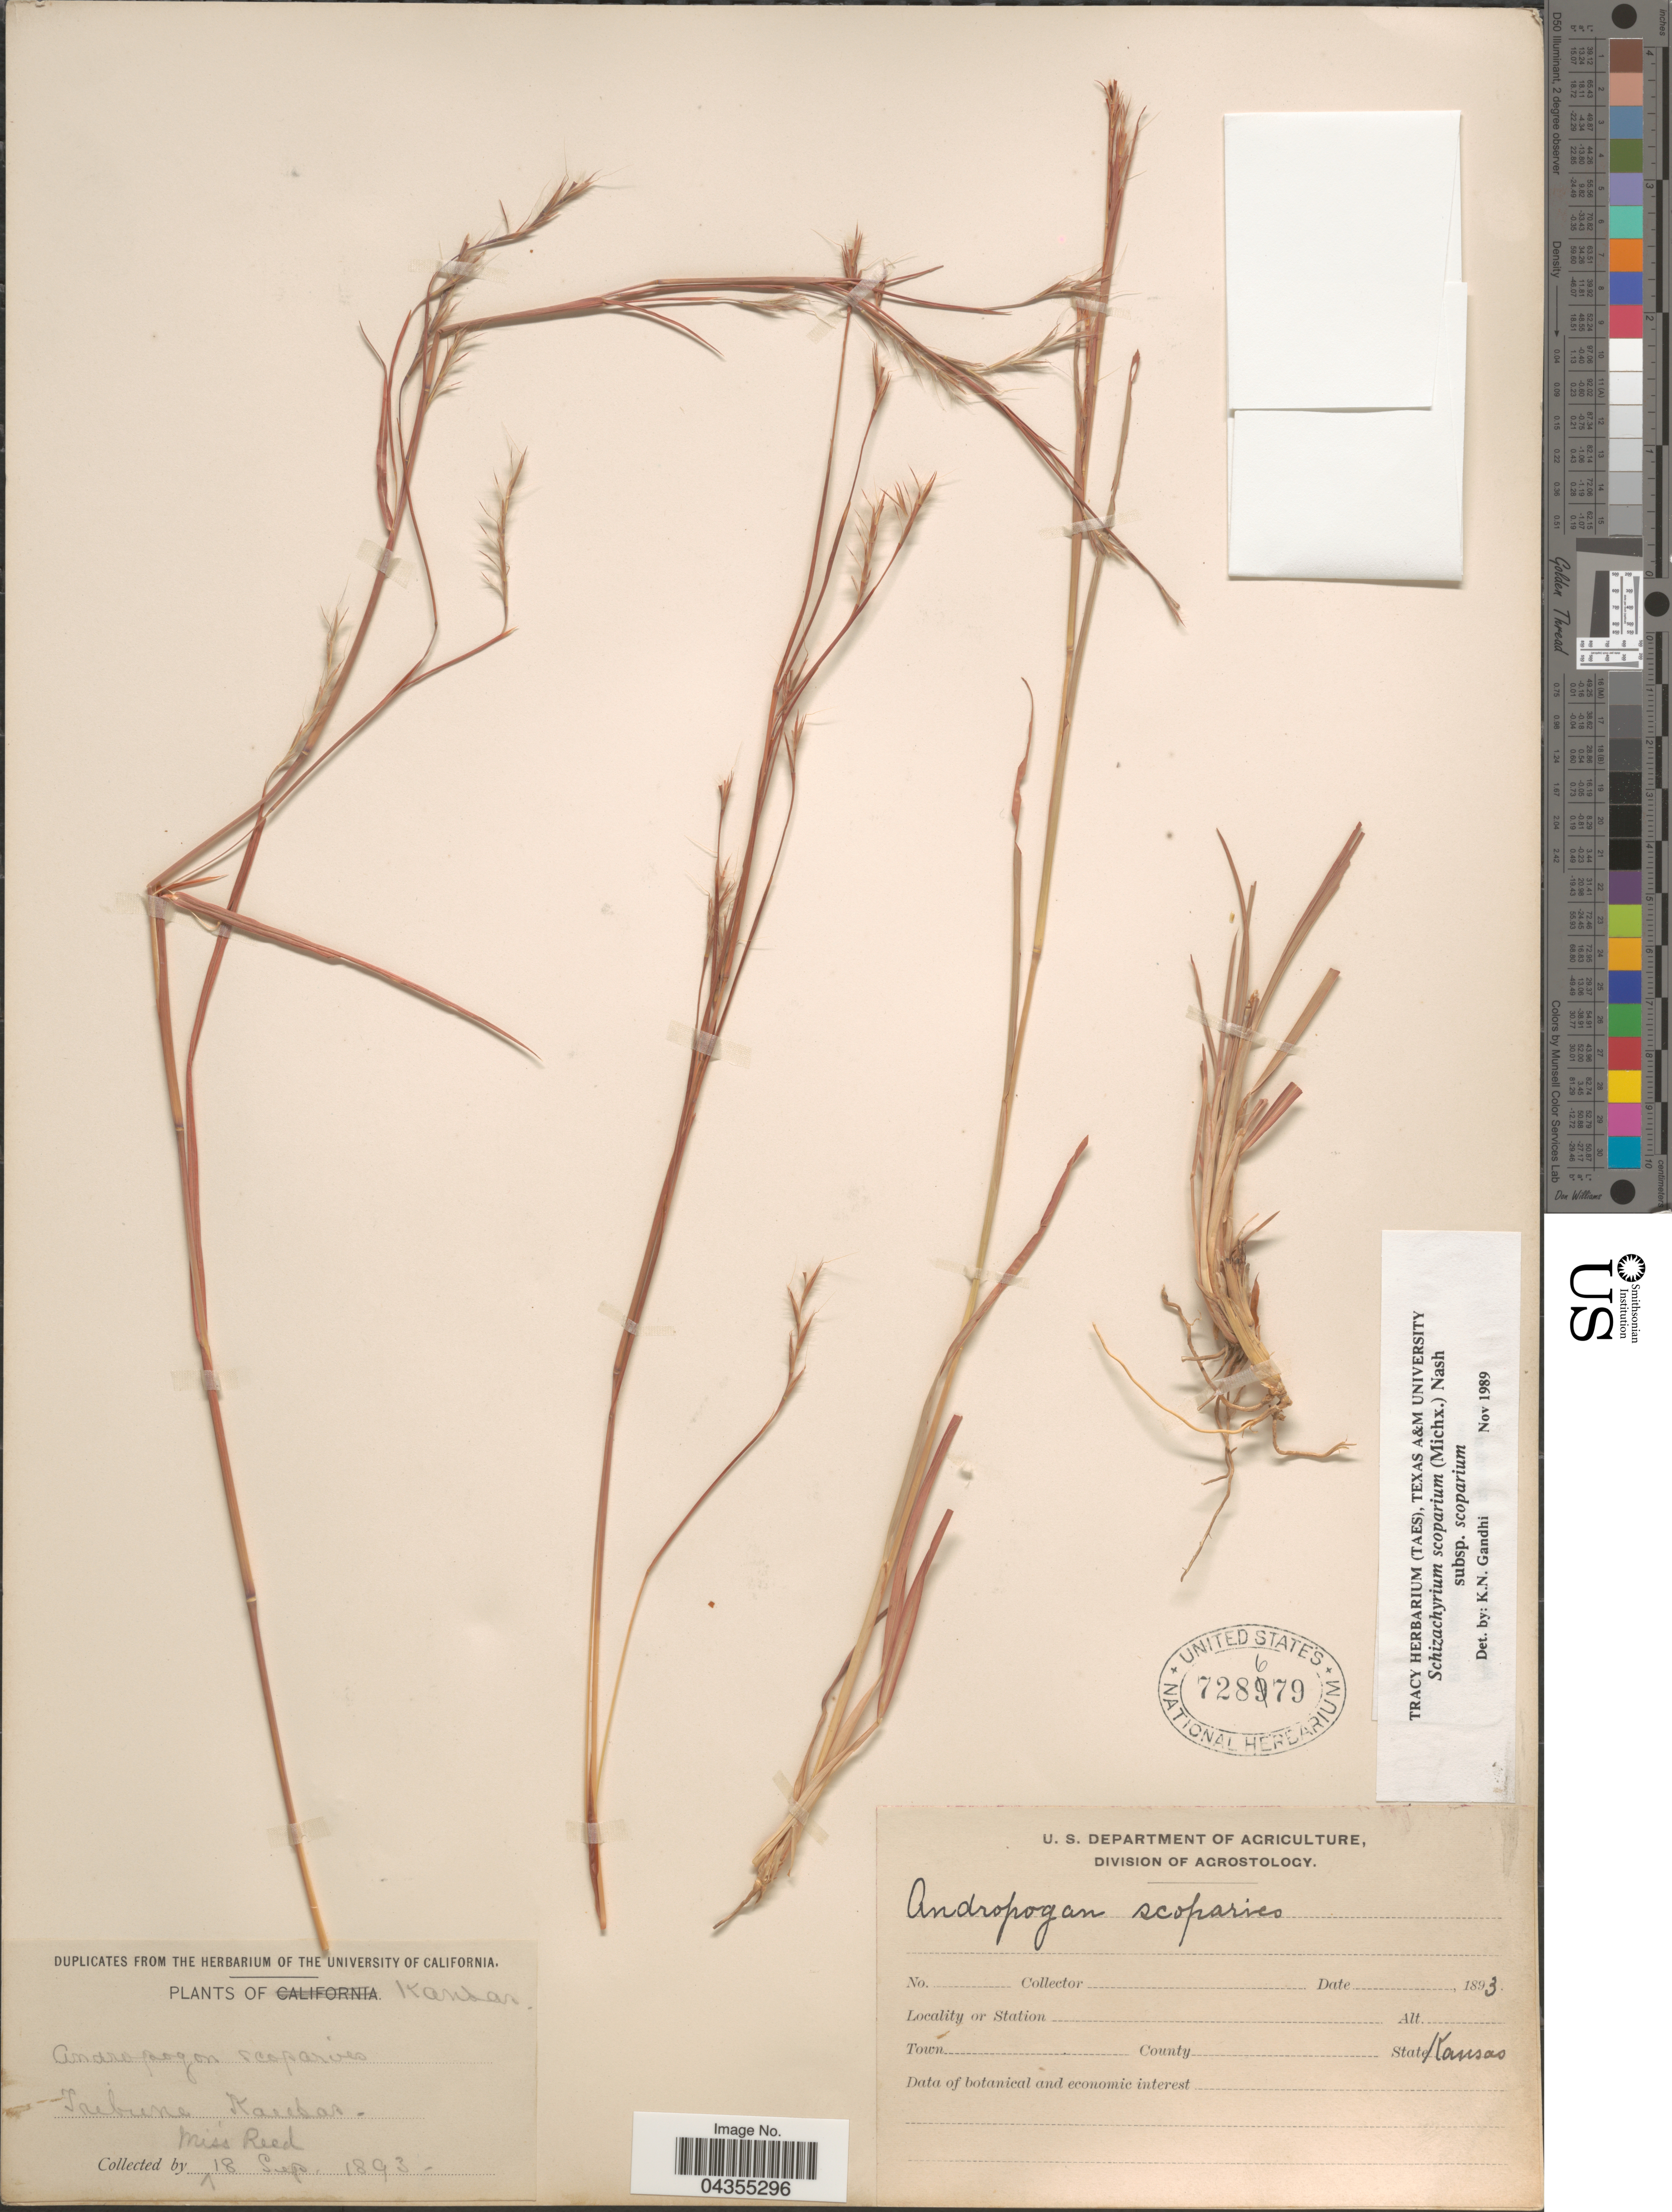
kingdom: Plantae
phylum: Tracheophyta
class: Liliopsida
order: Poales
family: Poaceae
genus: Schizachyrium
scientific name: Schizachyrium scoparium var. scoparium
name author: (Michx.) Nash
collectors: Reed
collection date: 1893-09-18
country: United States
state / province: Kansas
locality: Tribune.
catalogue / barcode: US 728679